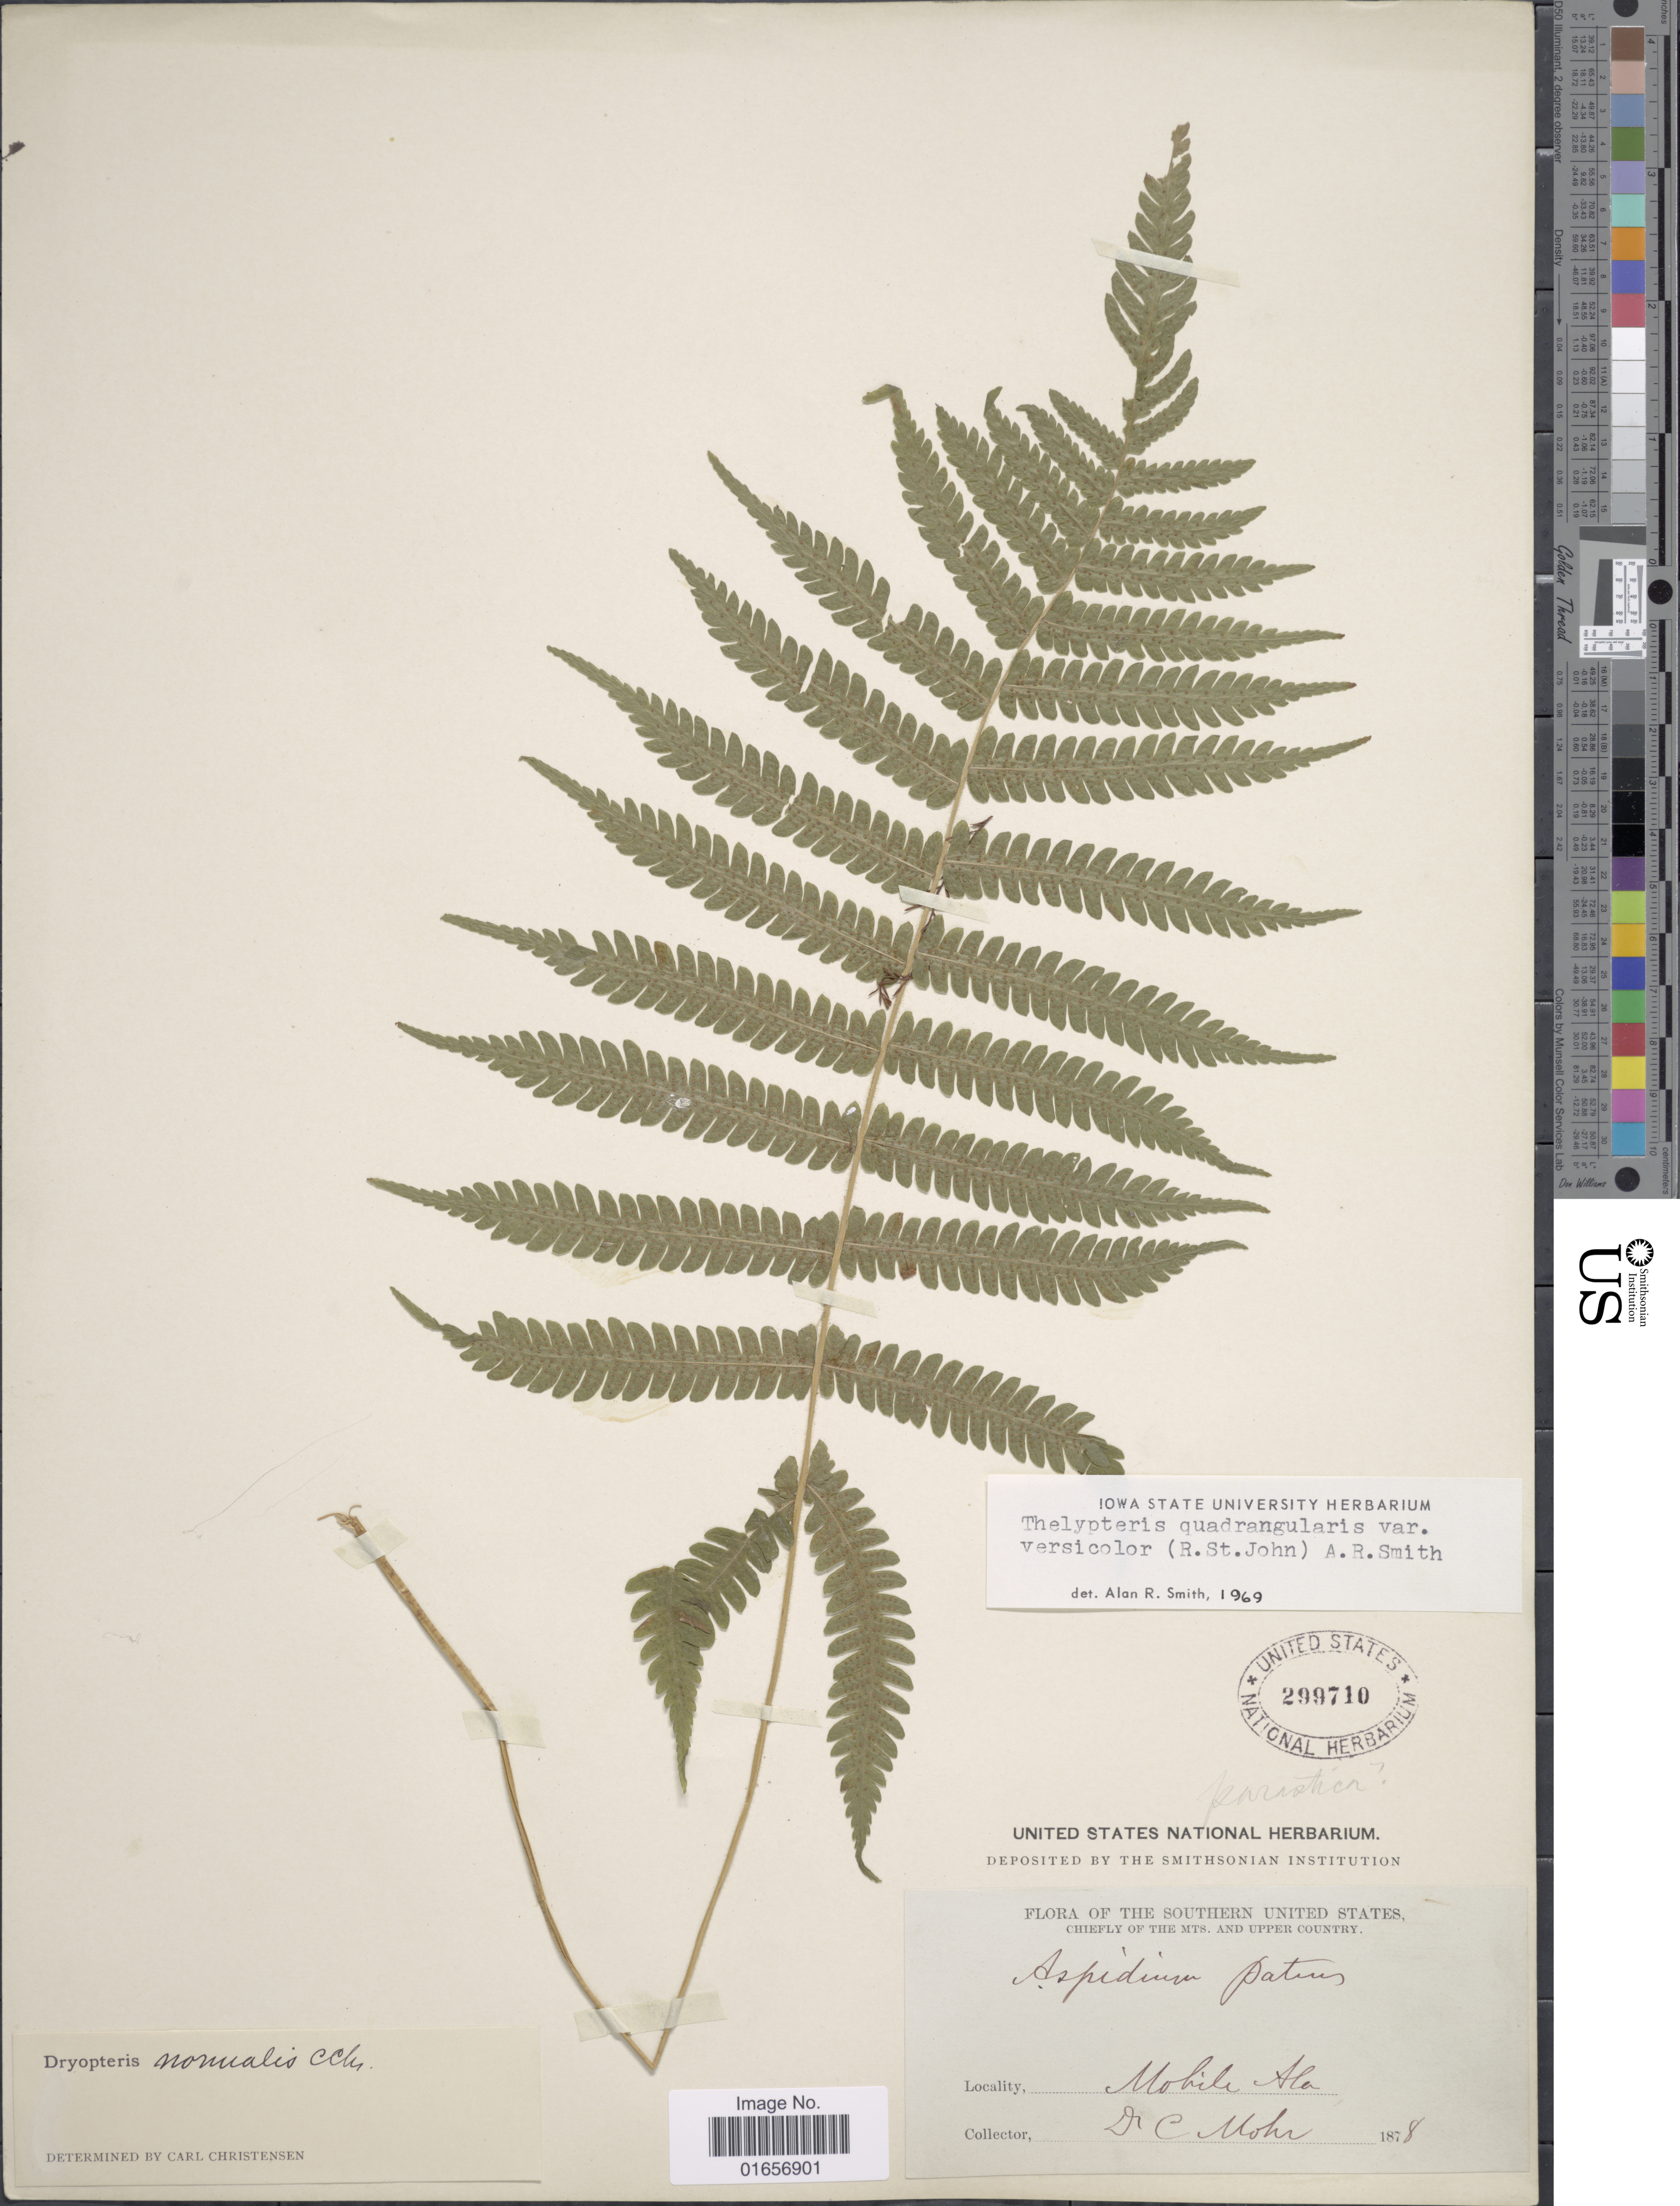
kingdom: Plantae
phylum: Tracheophyta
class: Polypodiopsida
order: Polypodiales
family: Thelypteridaceae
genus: Christella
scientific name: Christella hispidula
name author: (Decne.) Holttum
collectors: D. C. Mohr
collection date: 1878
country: United States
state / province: Alabama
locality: The Southern United States, Chiefly of the Mts. and upper country, Mobile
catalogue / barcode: US 299710